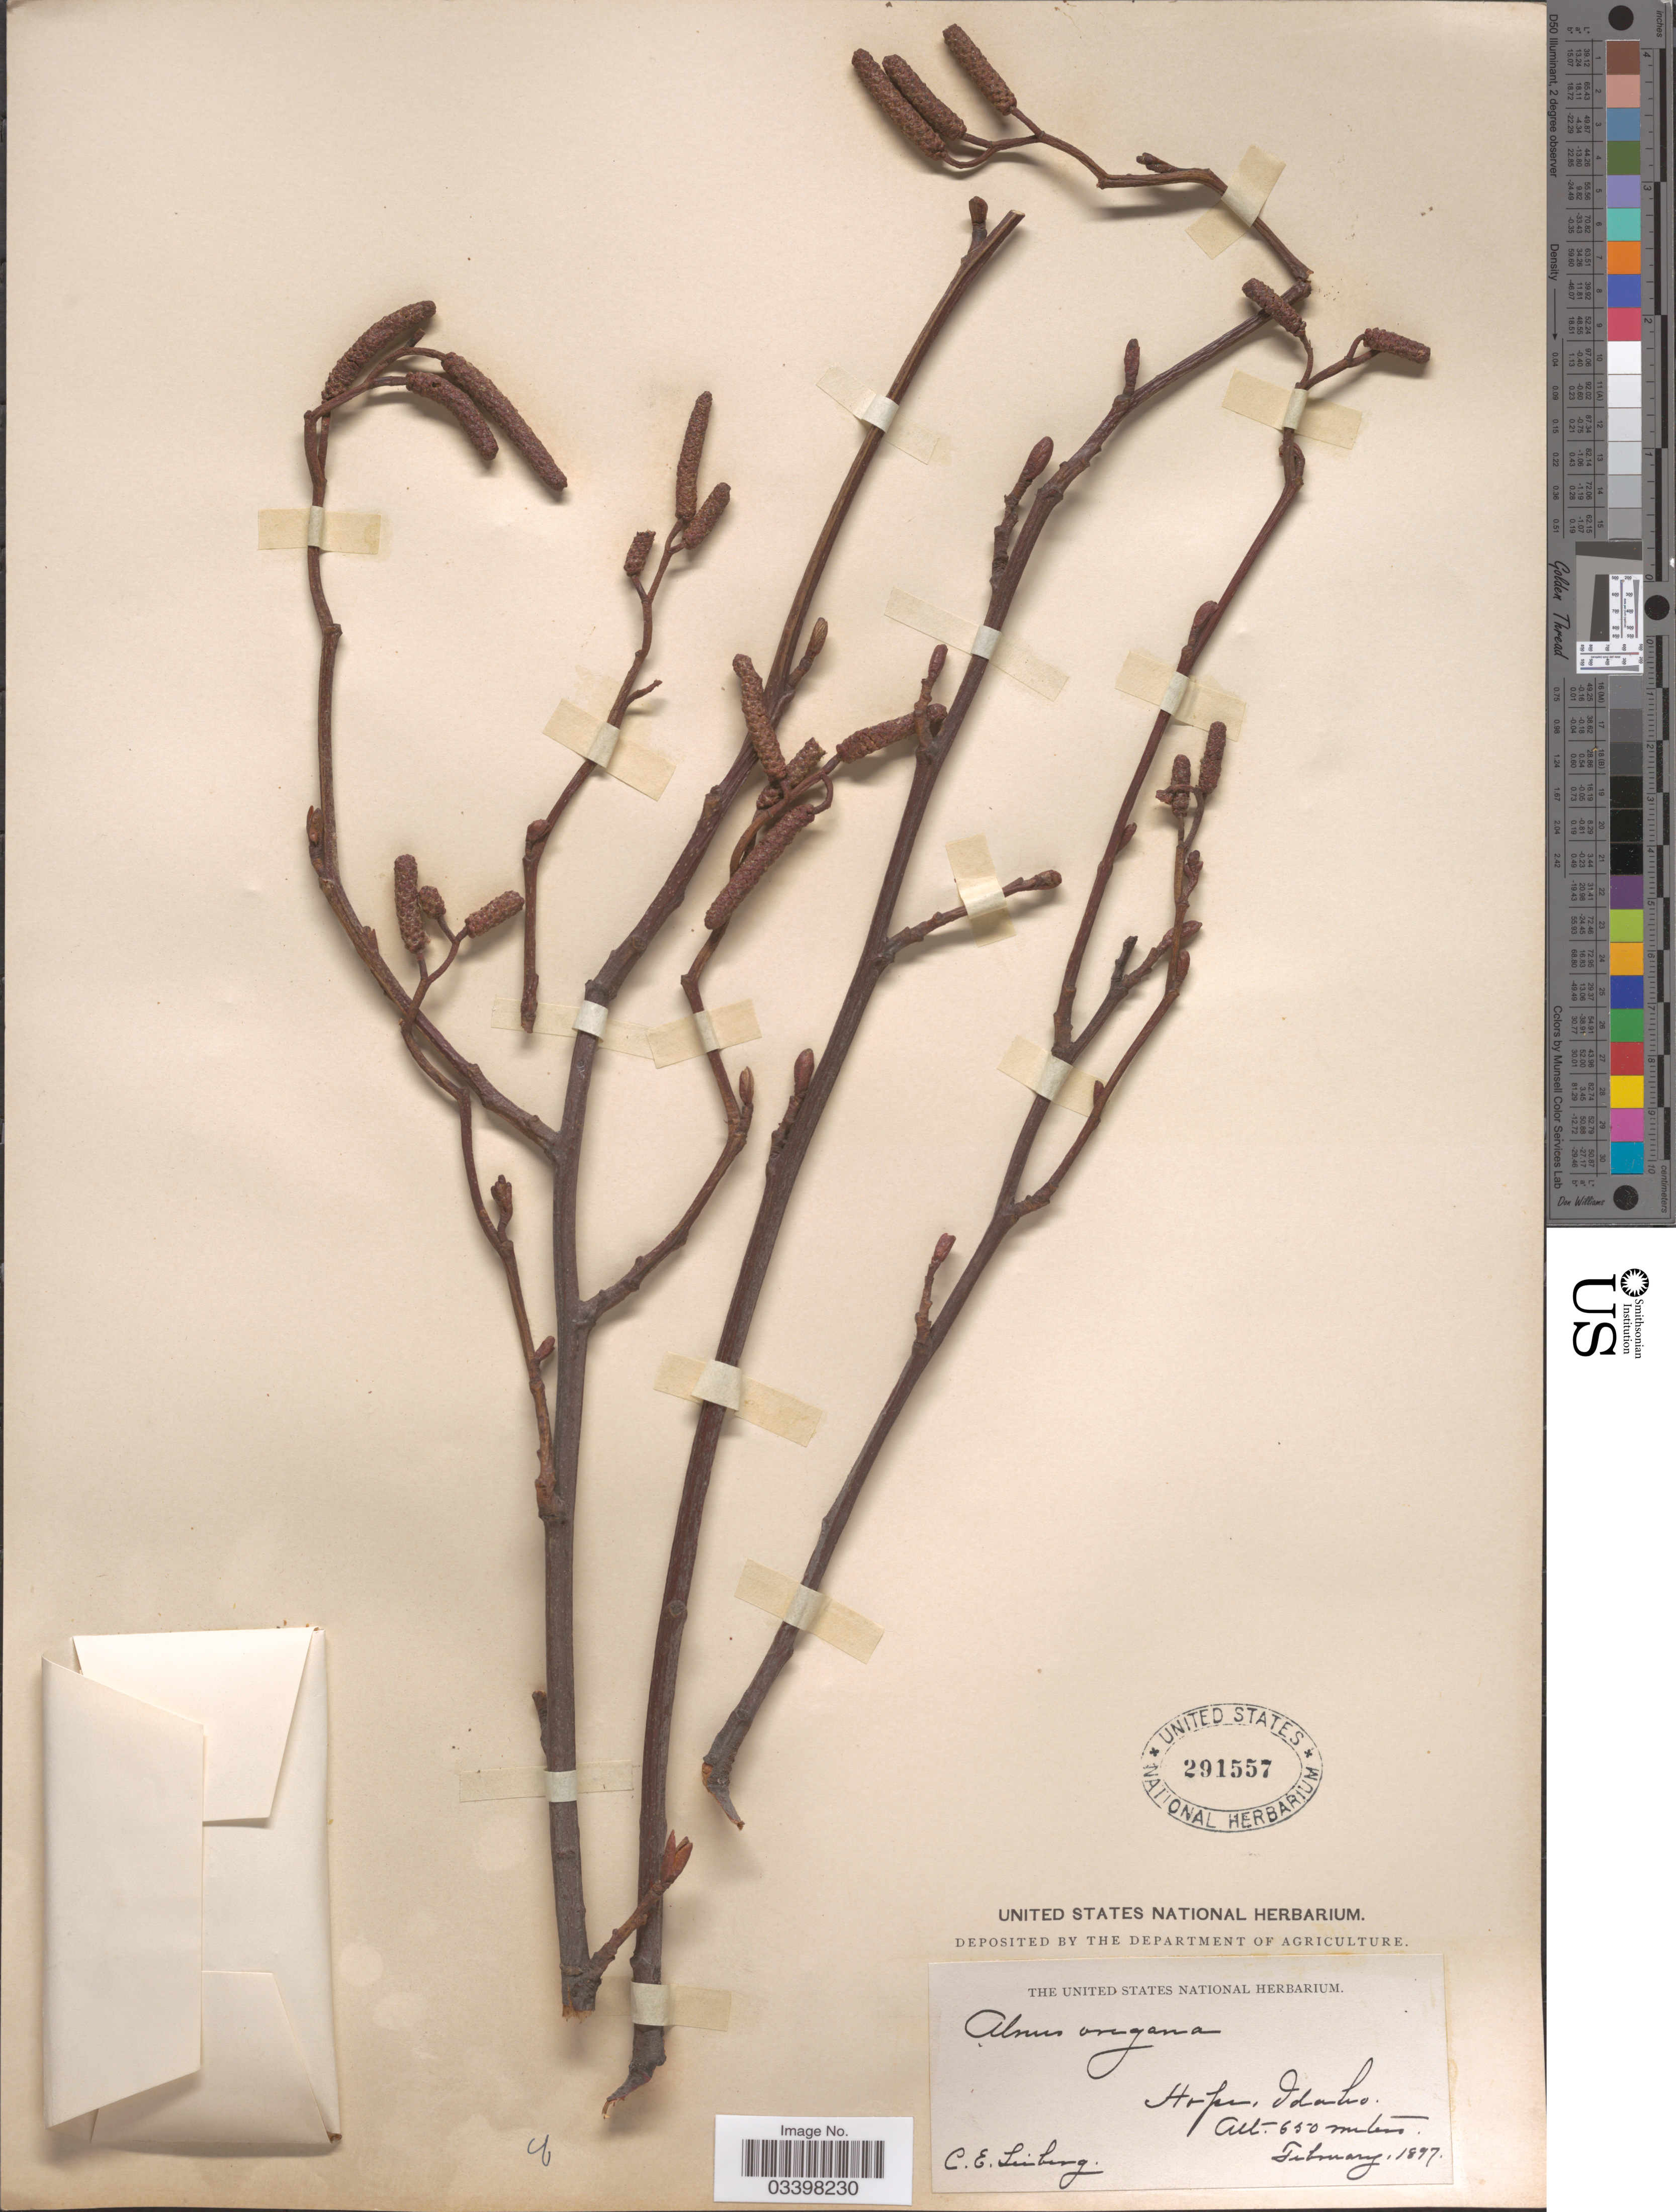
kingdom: Plantae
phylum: Tracheophyta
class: Magnoliopsida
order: Fagales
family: Betulaceae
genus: Alnus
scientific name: Alnus rubra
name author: Bong.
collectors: C. Leiberg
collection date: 1897-02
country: United States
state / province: Idaho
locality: Hope.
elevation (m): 650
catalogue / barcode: US 291557